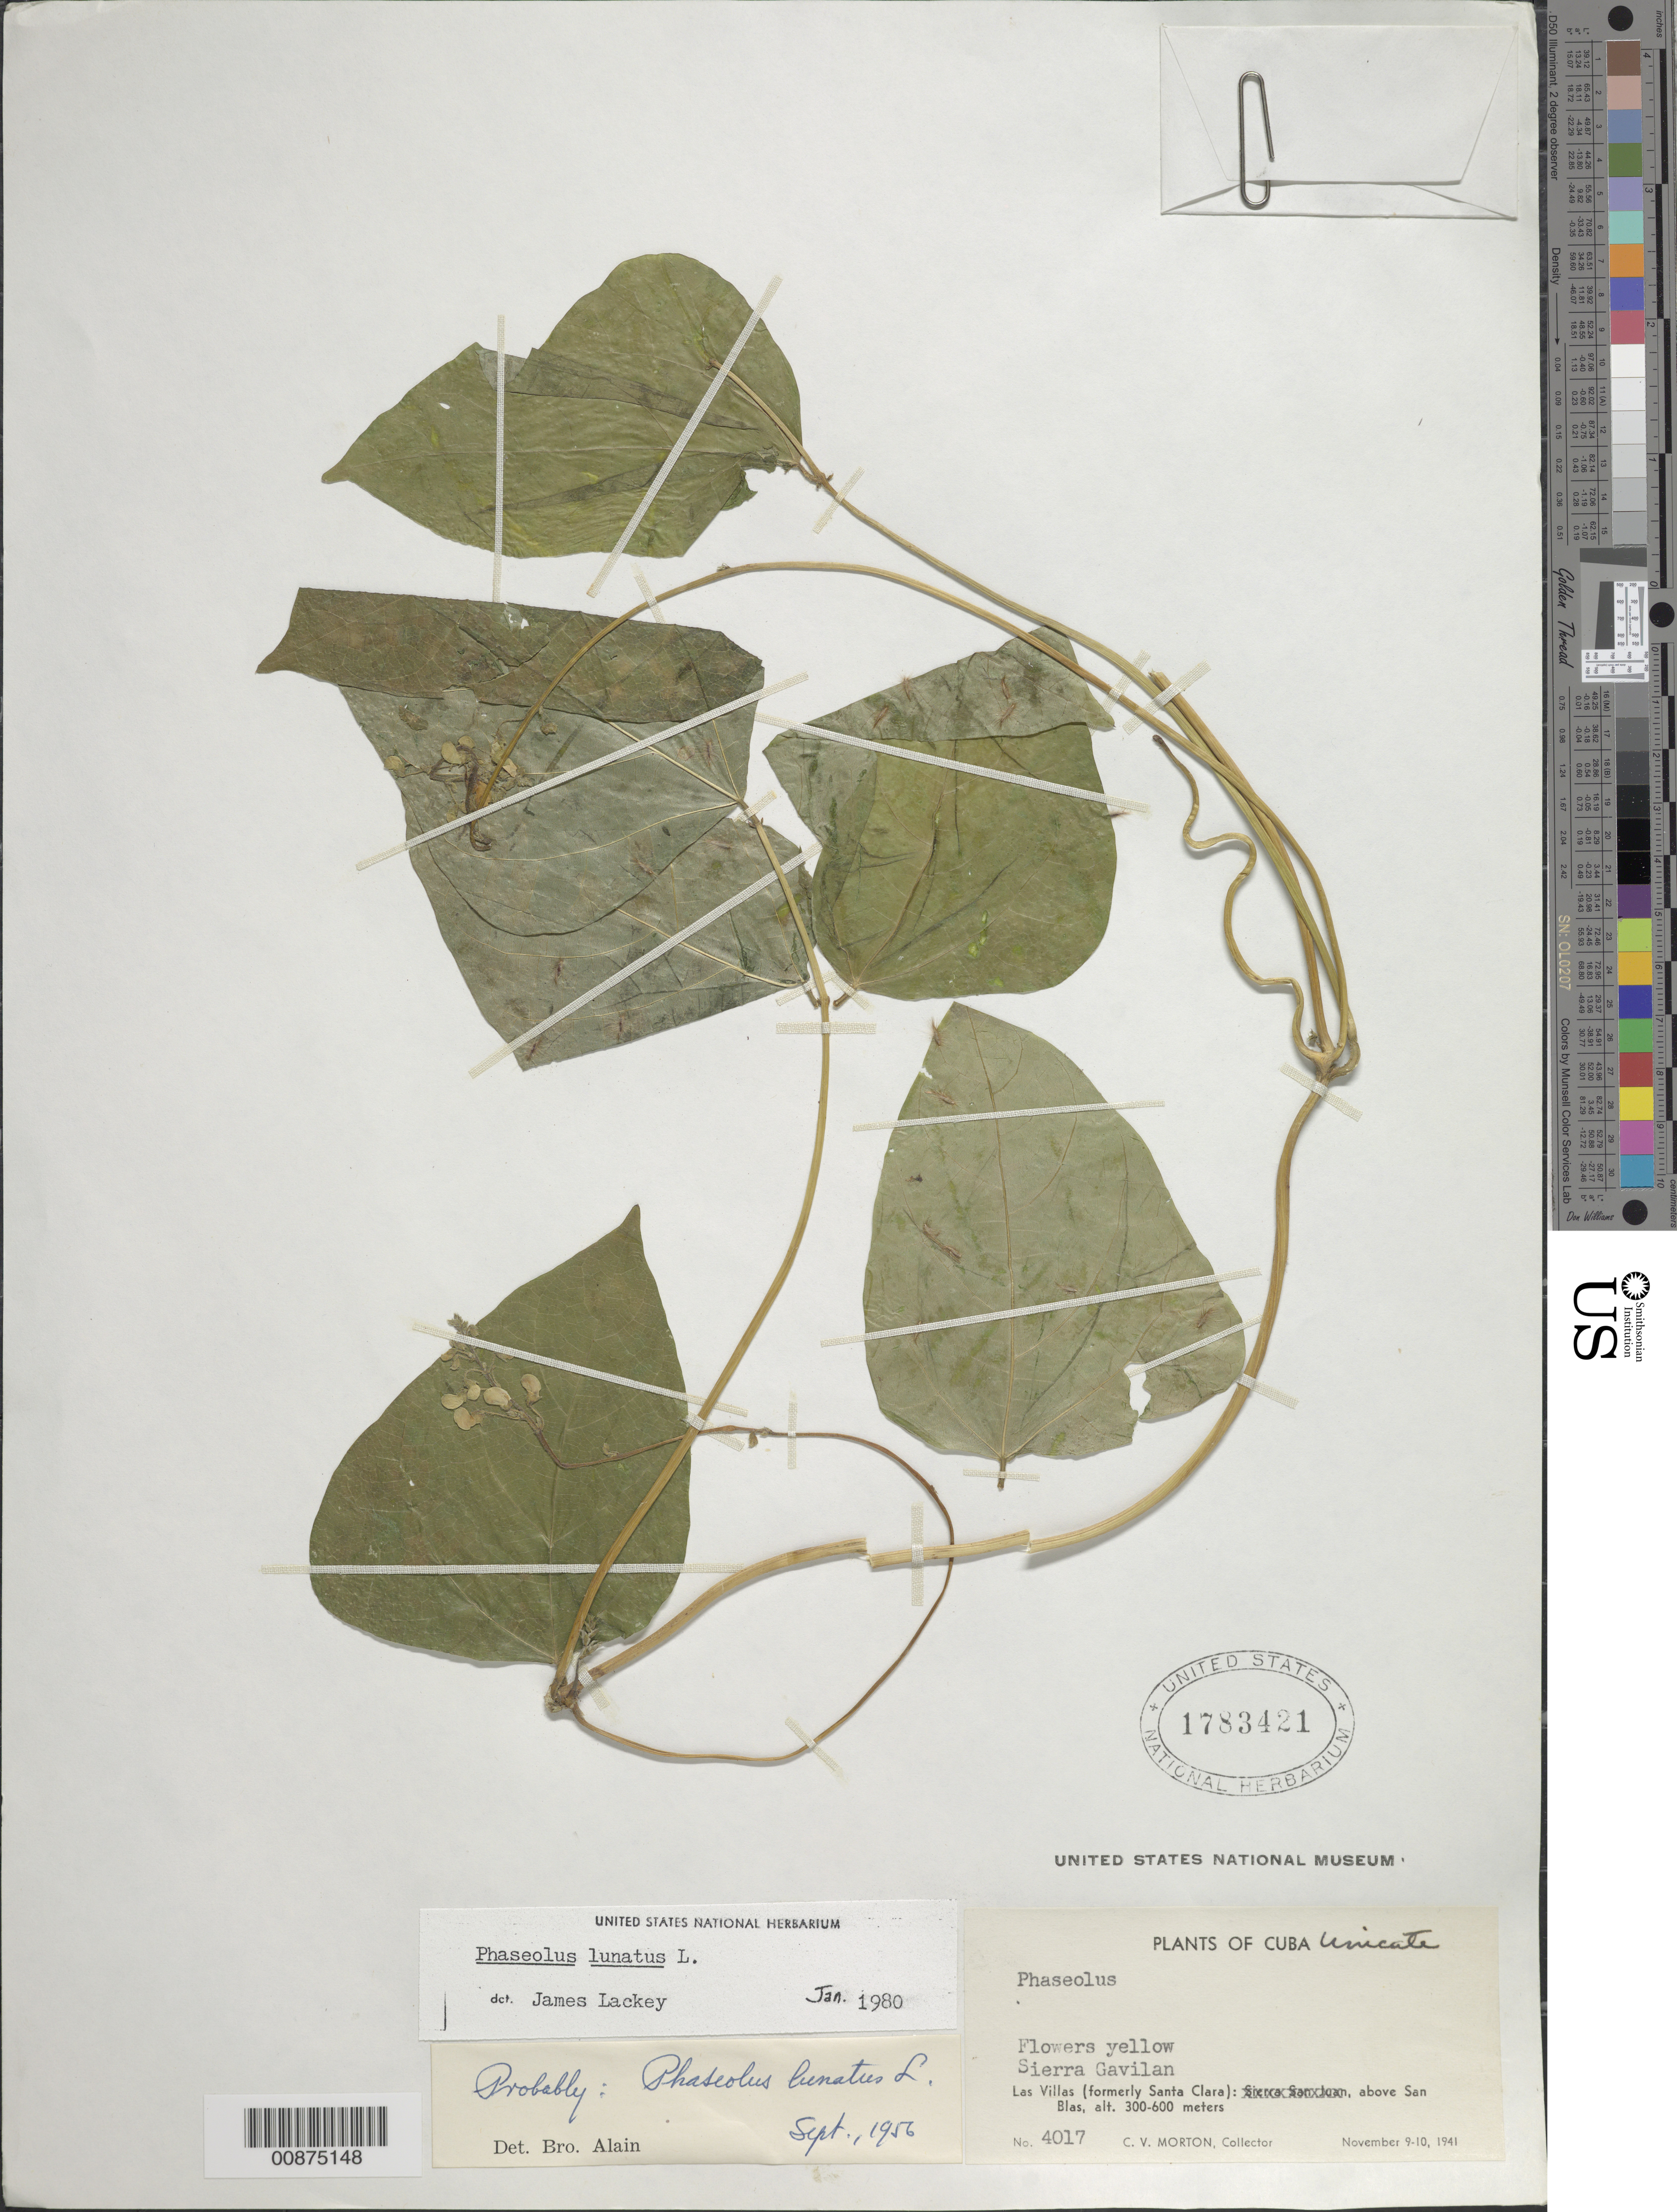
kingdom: Plantae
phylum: Tracheophyta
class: Magnoliopsida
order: Fabales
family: Fabaceae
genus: Phaseolus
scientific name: Phaseolus lunatus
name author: L.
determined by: Lackey, J.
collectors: C. V. Morton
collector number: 4017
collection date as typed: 09 Nov 1941 to 10 Nov 1941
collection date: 1941-11-09/1941-11-10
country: Cuba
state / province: Las Villas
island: Cuba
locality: Las Villas (formely Santa Clara): Above San Blas Sierra Gavilan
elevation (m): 300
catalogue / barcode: US 1783421